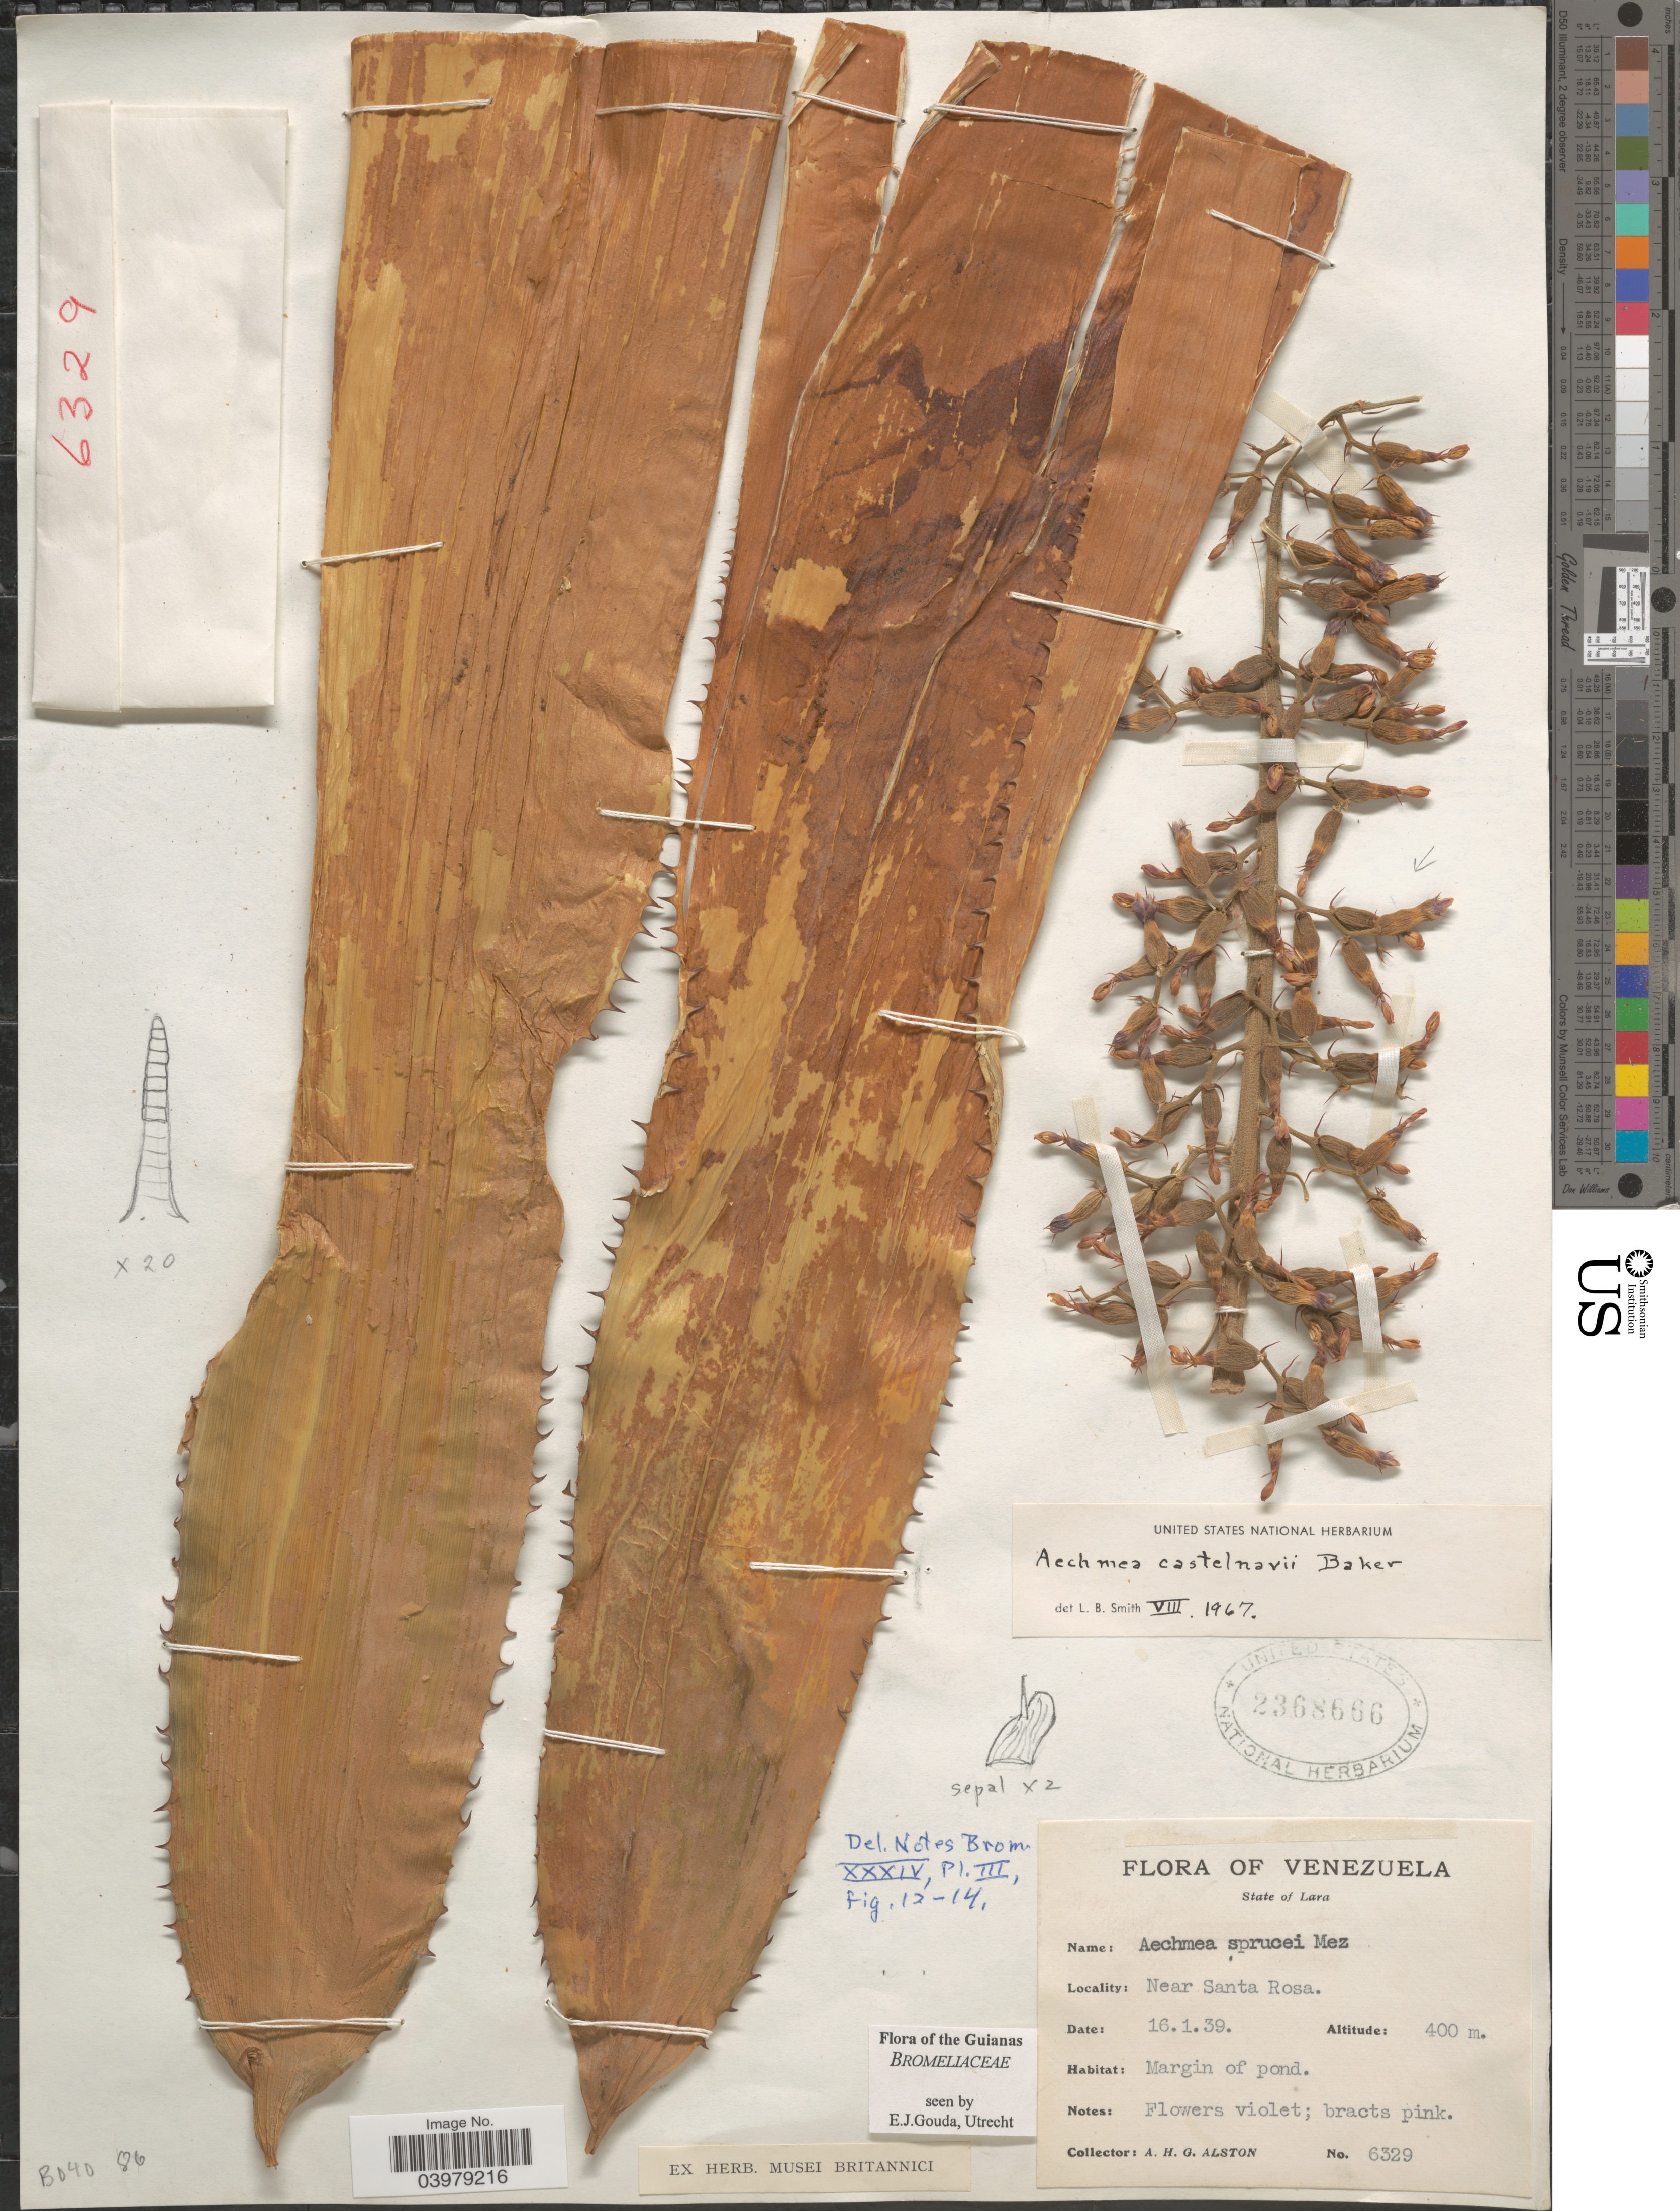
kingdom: Plantae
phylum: Tracheophyta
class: Liliopsida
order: Poales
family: Bromeliaceae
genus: Aechmea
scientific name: Aechmea castelnavii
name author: Baker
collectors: A. H. Alston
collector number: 6329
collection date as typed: Transcribed d/m/y: 16/1/39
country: Venezuela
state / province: Lara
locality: Near Santa Rosa.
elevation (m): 400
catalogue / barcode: US 2368666